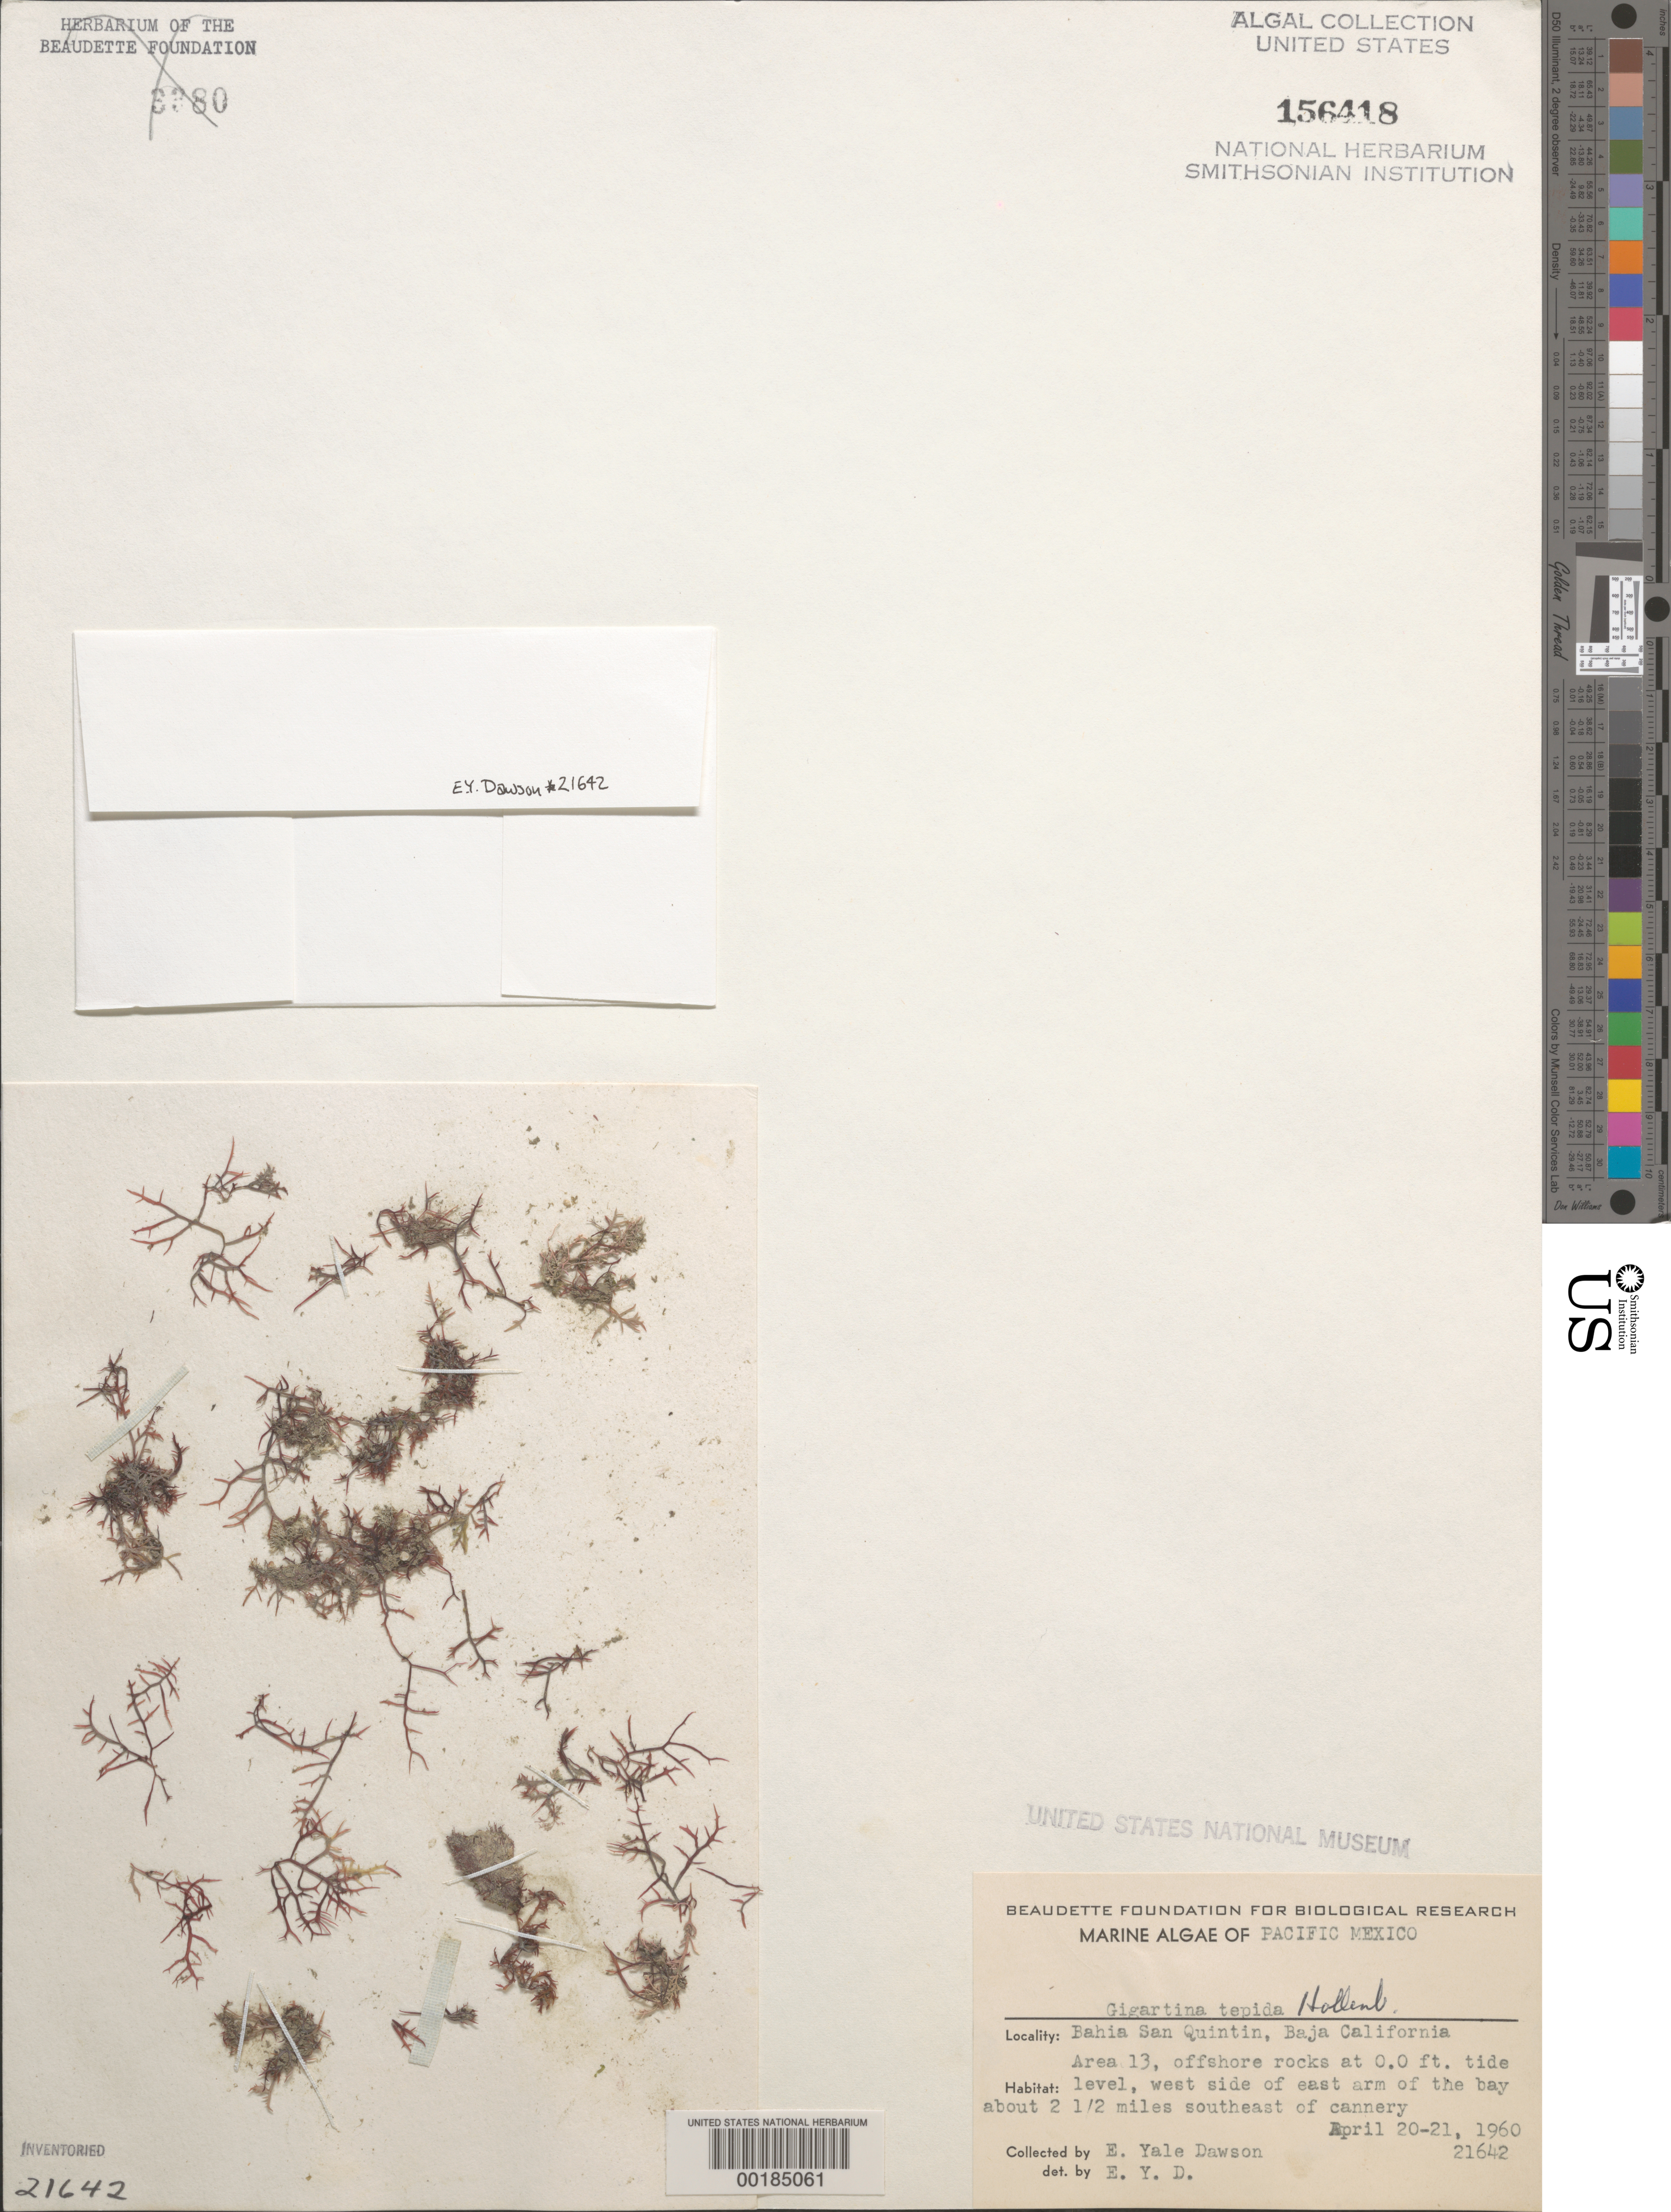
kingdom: Plantae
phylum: Rhodophyta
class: Florideophyceae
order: Gigartinales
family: Gigartinaceae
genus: Chondracanthus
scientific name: Chondracanthus tepidus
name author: (Hollenb.) Guiry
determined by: Algae name updating Project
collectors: E. Y. Dawson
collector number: EYD 21642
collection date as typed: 20 Apr 1960 TO 21 Apr 1960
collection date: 1960-04-20/1960-04-21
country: Mexico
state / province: Baja California Norte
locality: Bahia San Quintin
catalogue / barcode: US 156418